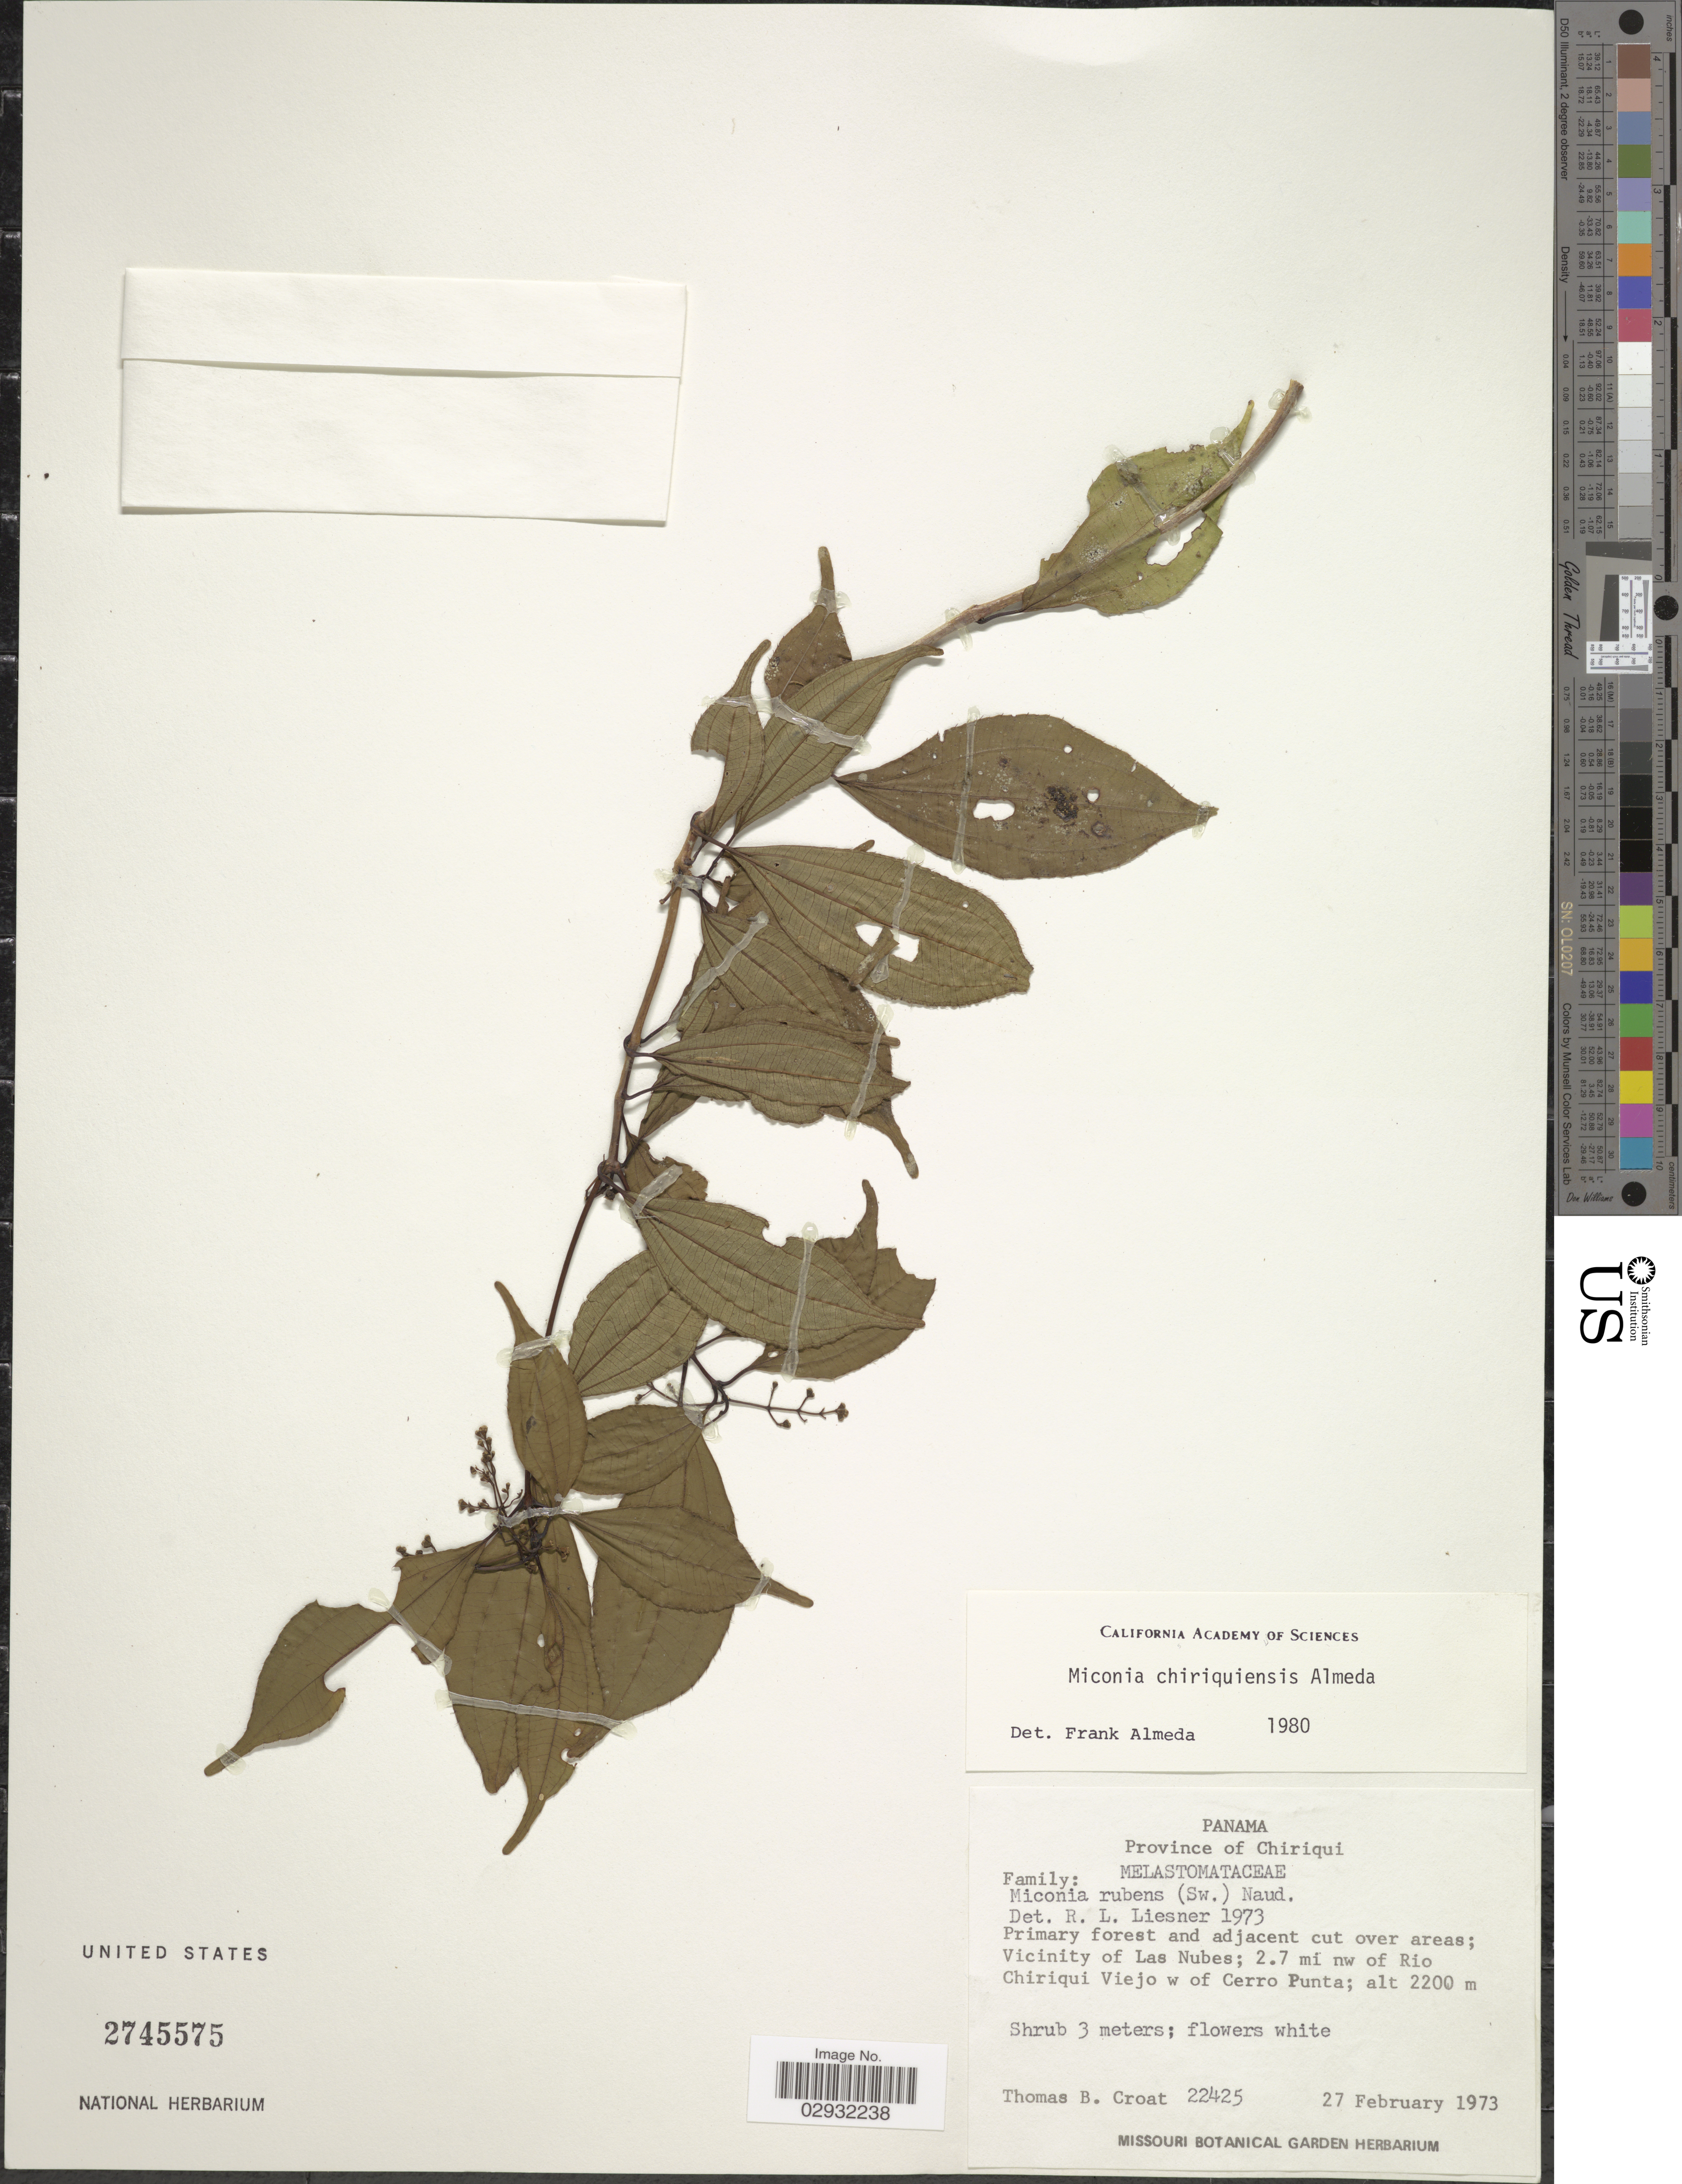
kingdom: Plantae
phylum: Tracheophyta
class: Magnoliopsida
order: Myrtales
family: Melastomataceae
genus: Miconia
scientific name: Miconia chiriquiensis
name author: Almeda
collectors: T. B. Croat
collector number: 22425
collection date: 1973-02-27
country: Panama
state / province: Chiriqui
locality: Vicinity of Las Nubes; 2.7 mi nw of Rio Chiriqui Viejo w of Cerro Punta.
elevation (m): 2200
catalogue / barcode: US 2745575